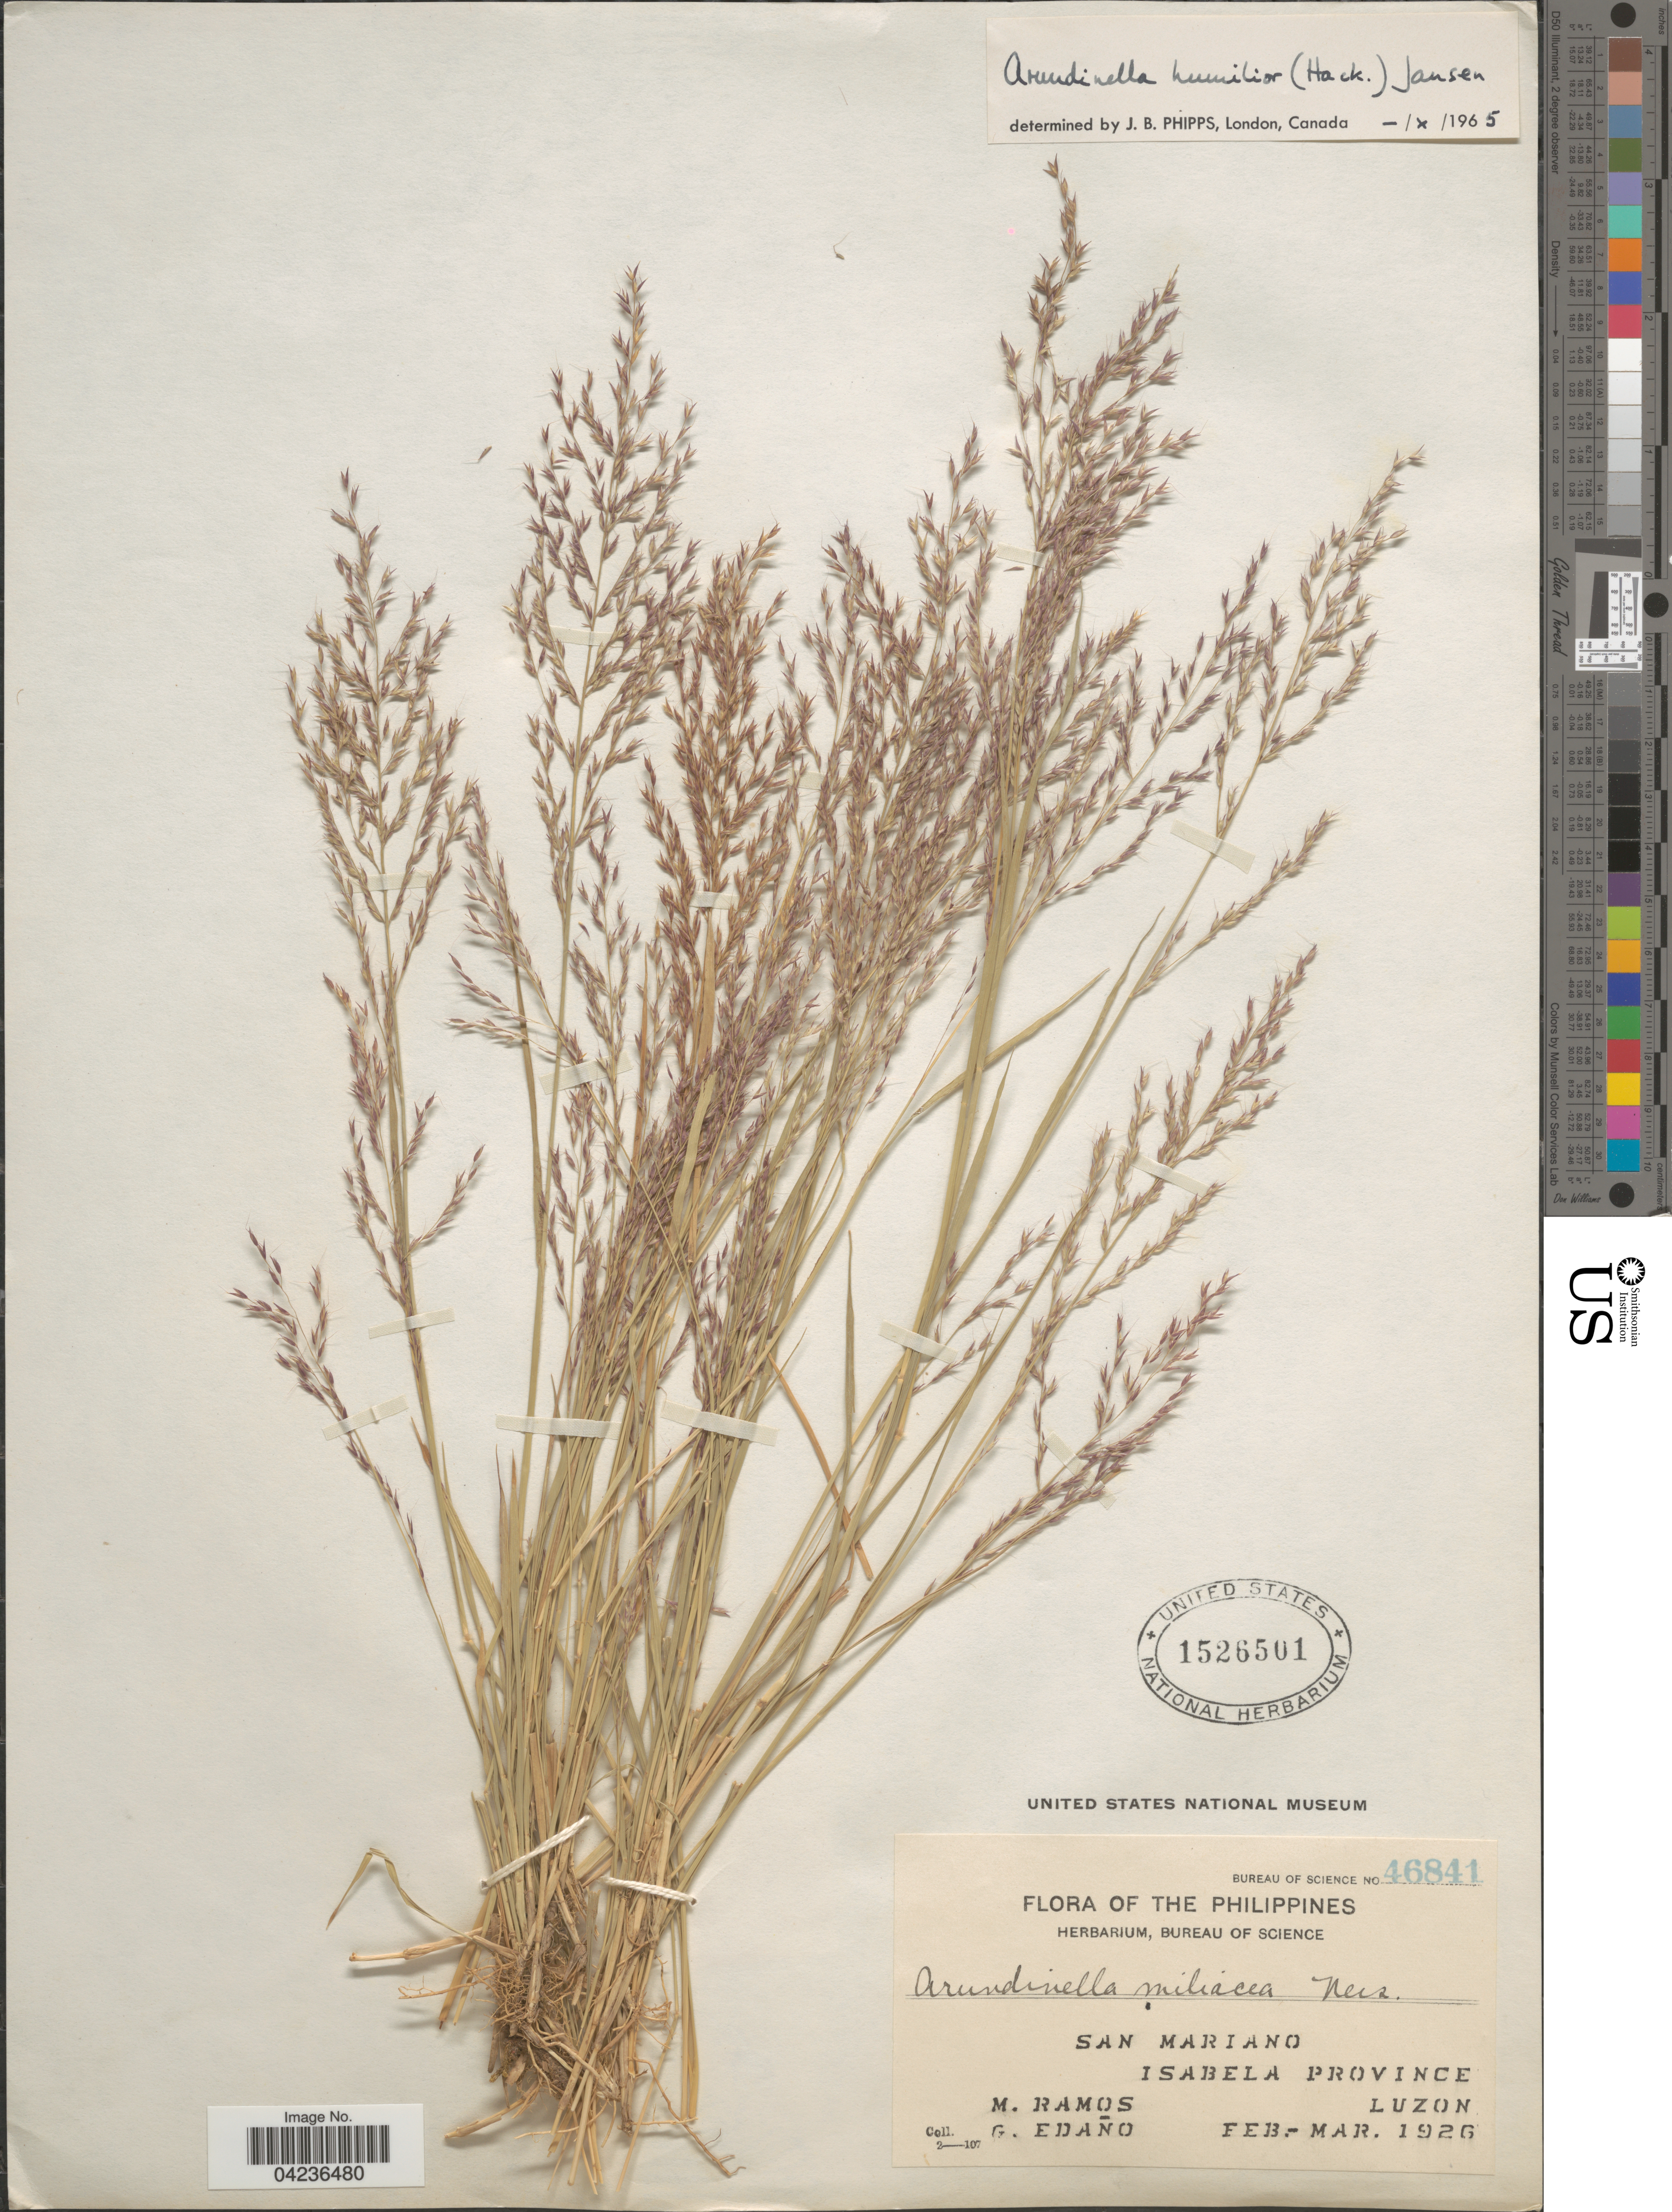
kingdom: Plantae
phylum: Tracheophyta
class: Liliopsida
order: Poales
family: Poaceae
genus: Arundinella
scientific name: Arundinella pubescens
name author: Merr. & Hack.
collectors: M. Ramos & G. Edaño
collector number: Bureau of Science 46841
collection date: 1926-02/1926-03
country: Philippines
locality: San Mariano. Isabela Province, Luzon.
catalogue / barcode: US 1526501